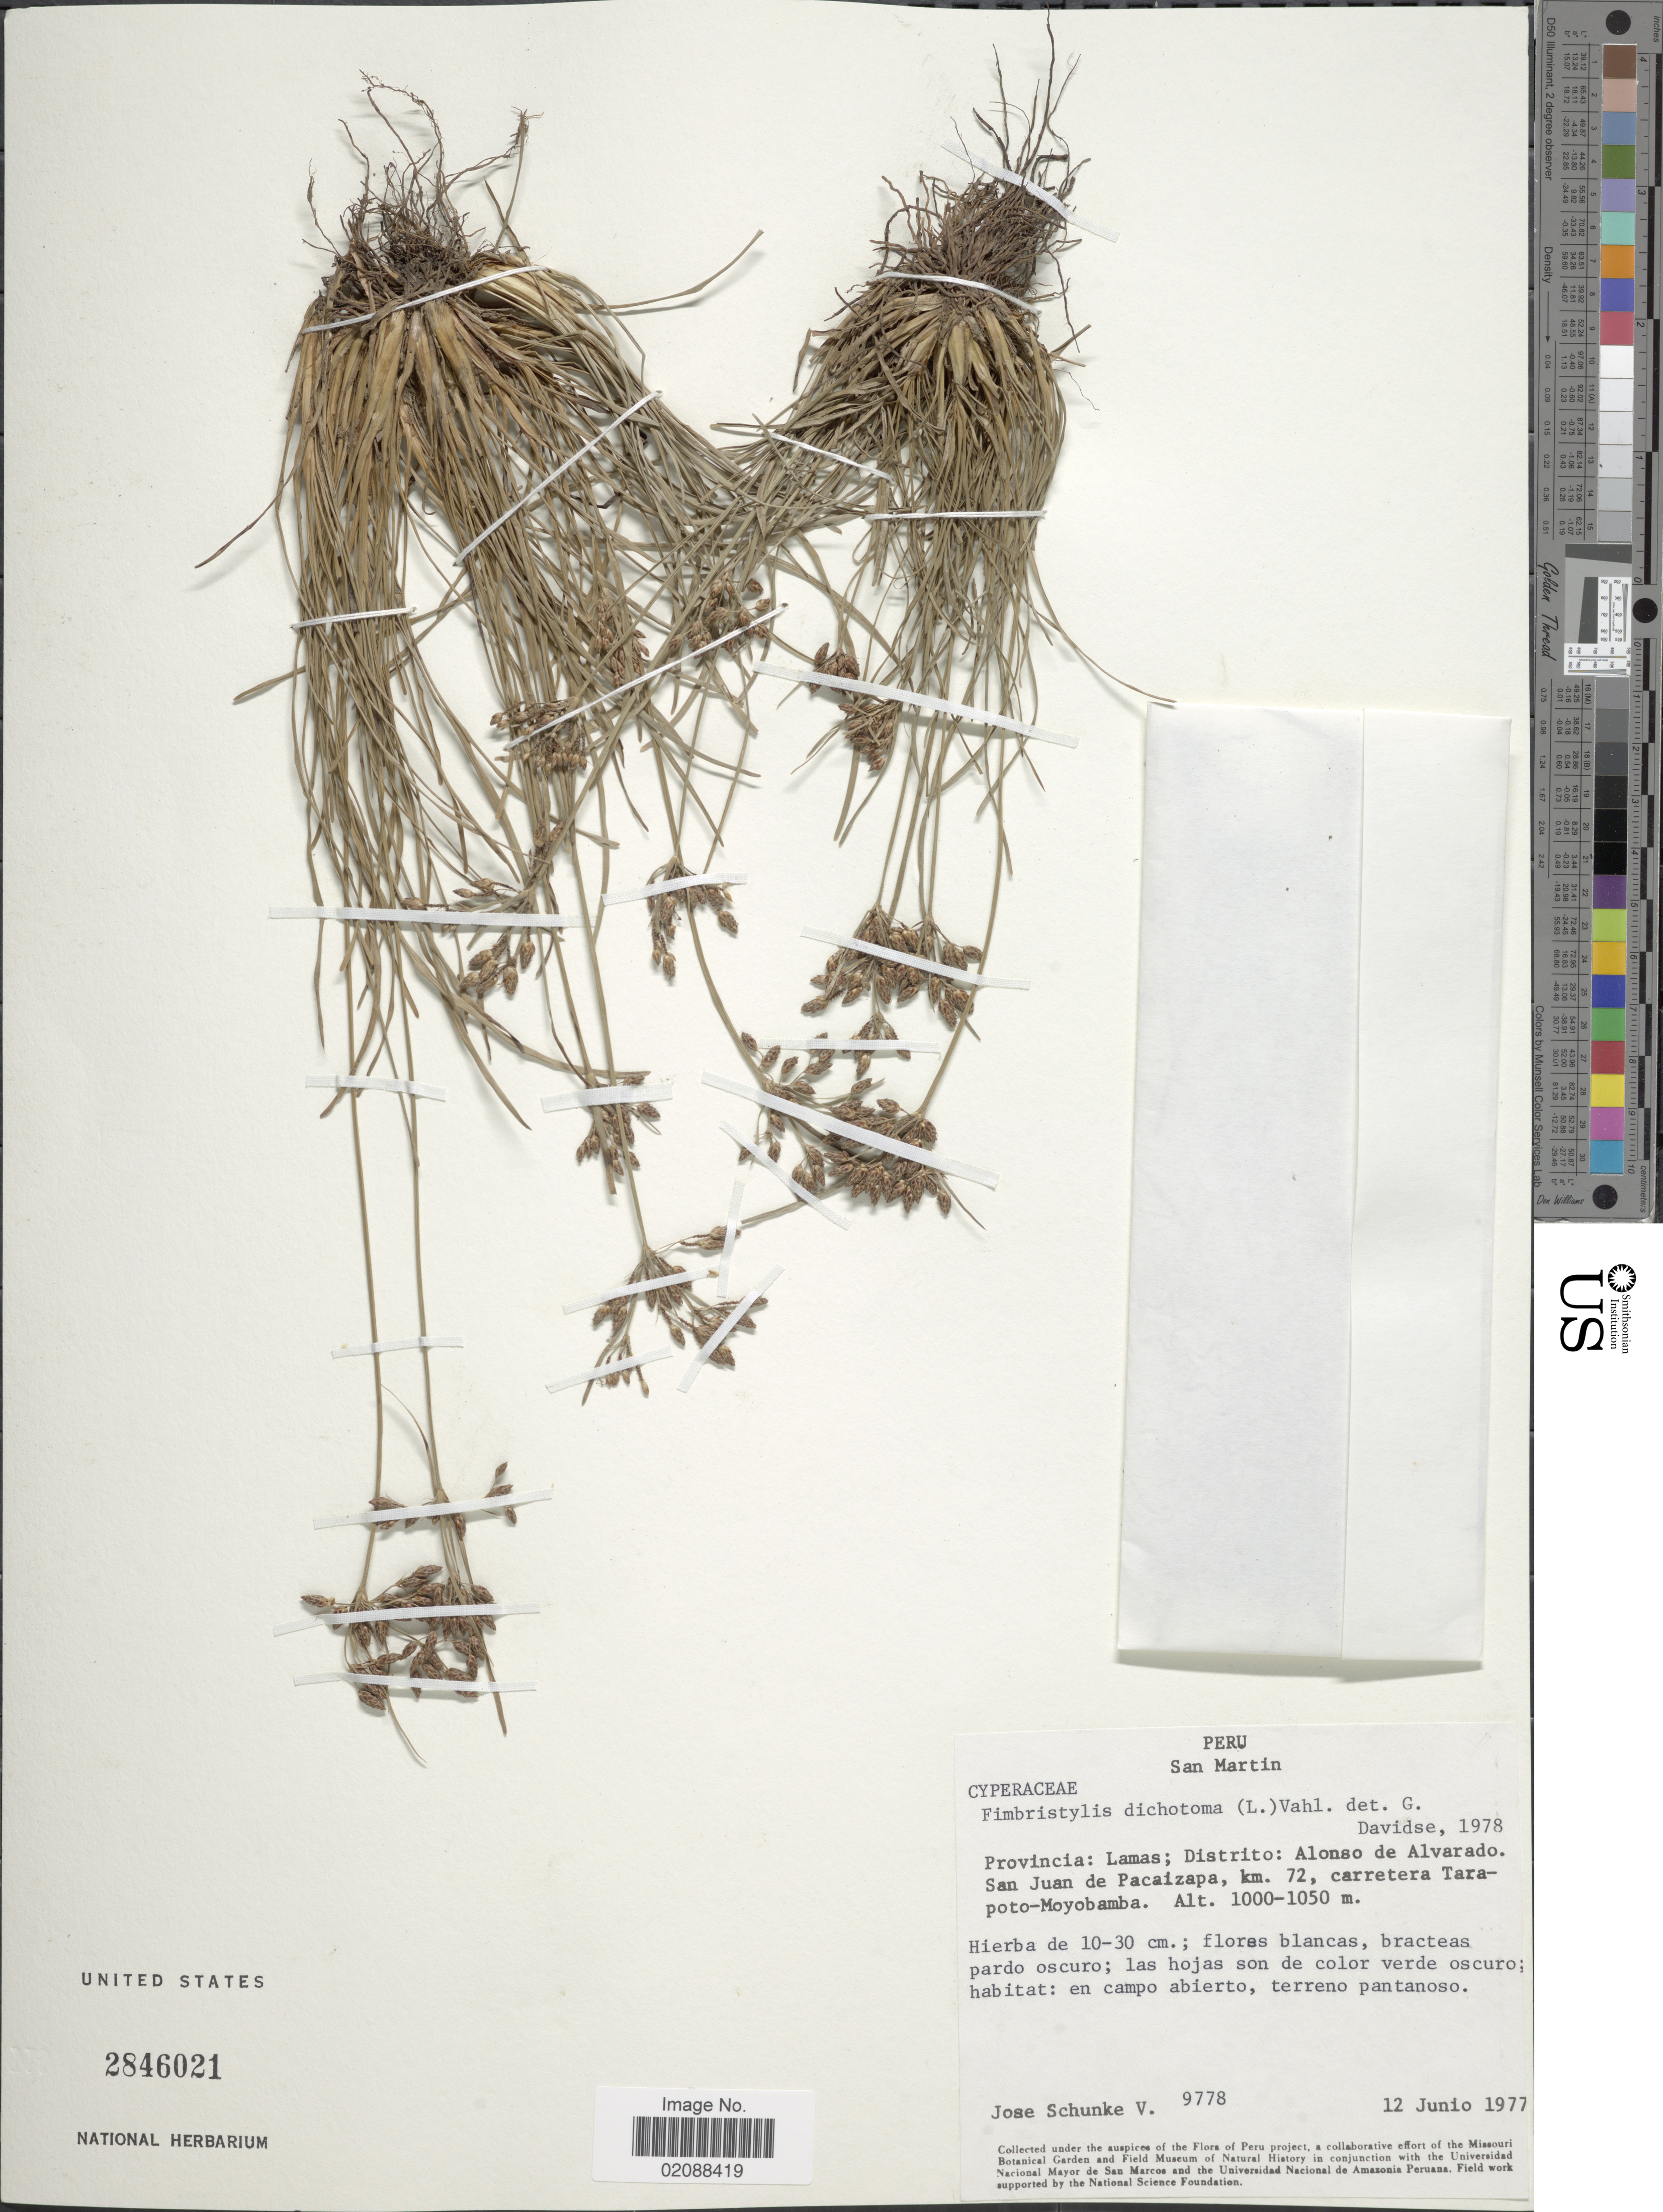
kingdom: Plantae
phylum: Tracheophyta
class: Liliopsida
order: Poales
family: Cyperaceae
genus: Fimbristylis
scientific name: Fimbristylis dichotoma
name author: (L.) Vahl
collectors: J. Schunke Vigo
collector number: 9778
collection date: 1977-06-12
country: Peru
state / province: San Martín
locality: Provincia: Lamas; Distrito: Alonso de Alvarado. San Juan de Pacaizapa, km. 72, carretera Tarapoto-Moyobamba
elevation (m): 1000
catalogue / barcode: US 2846021